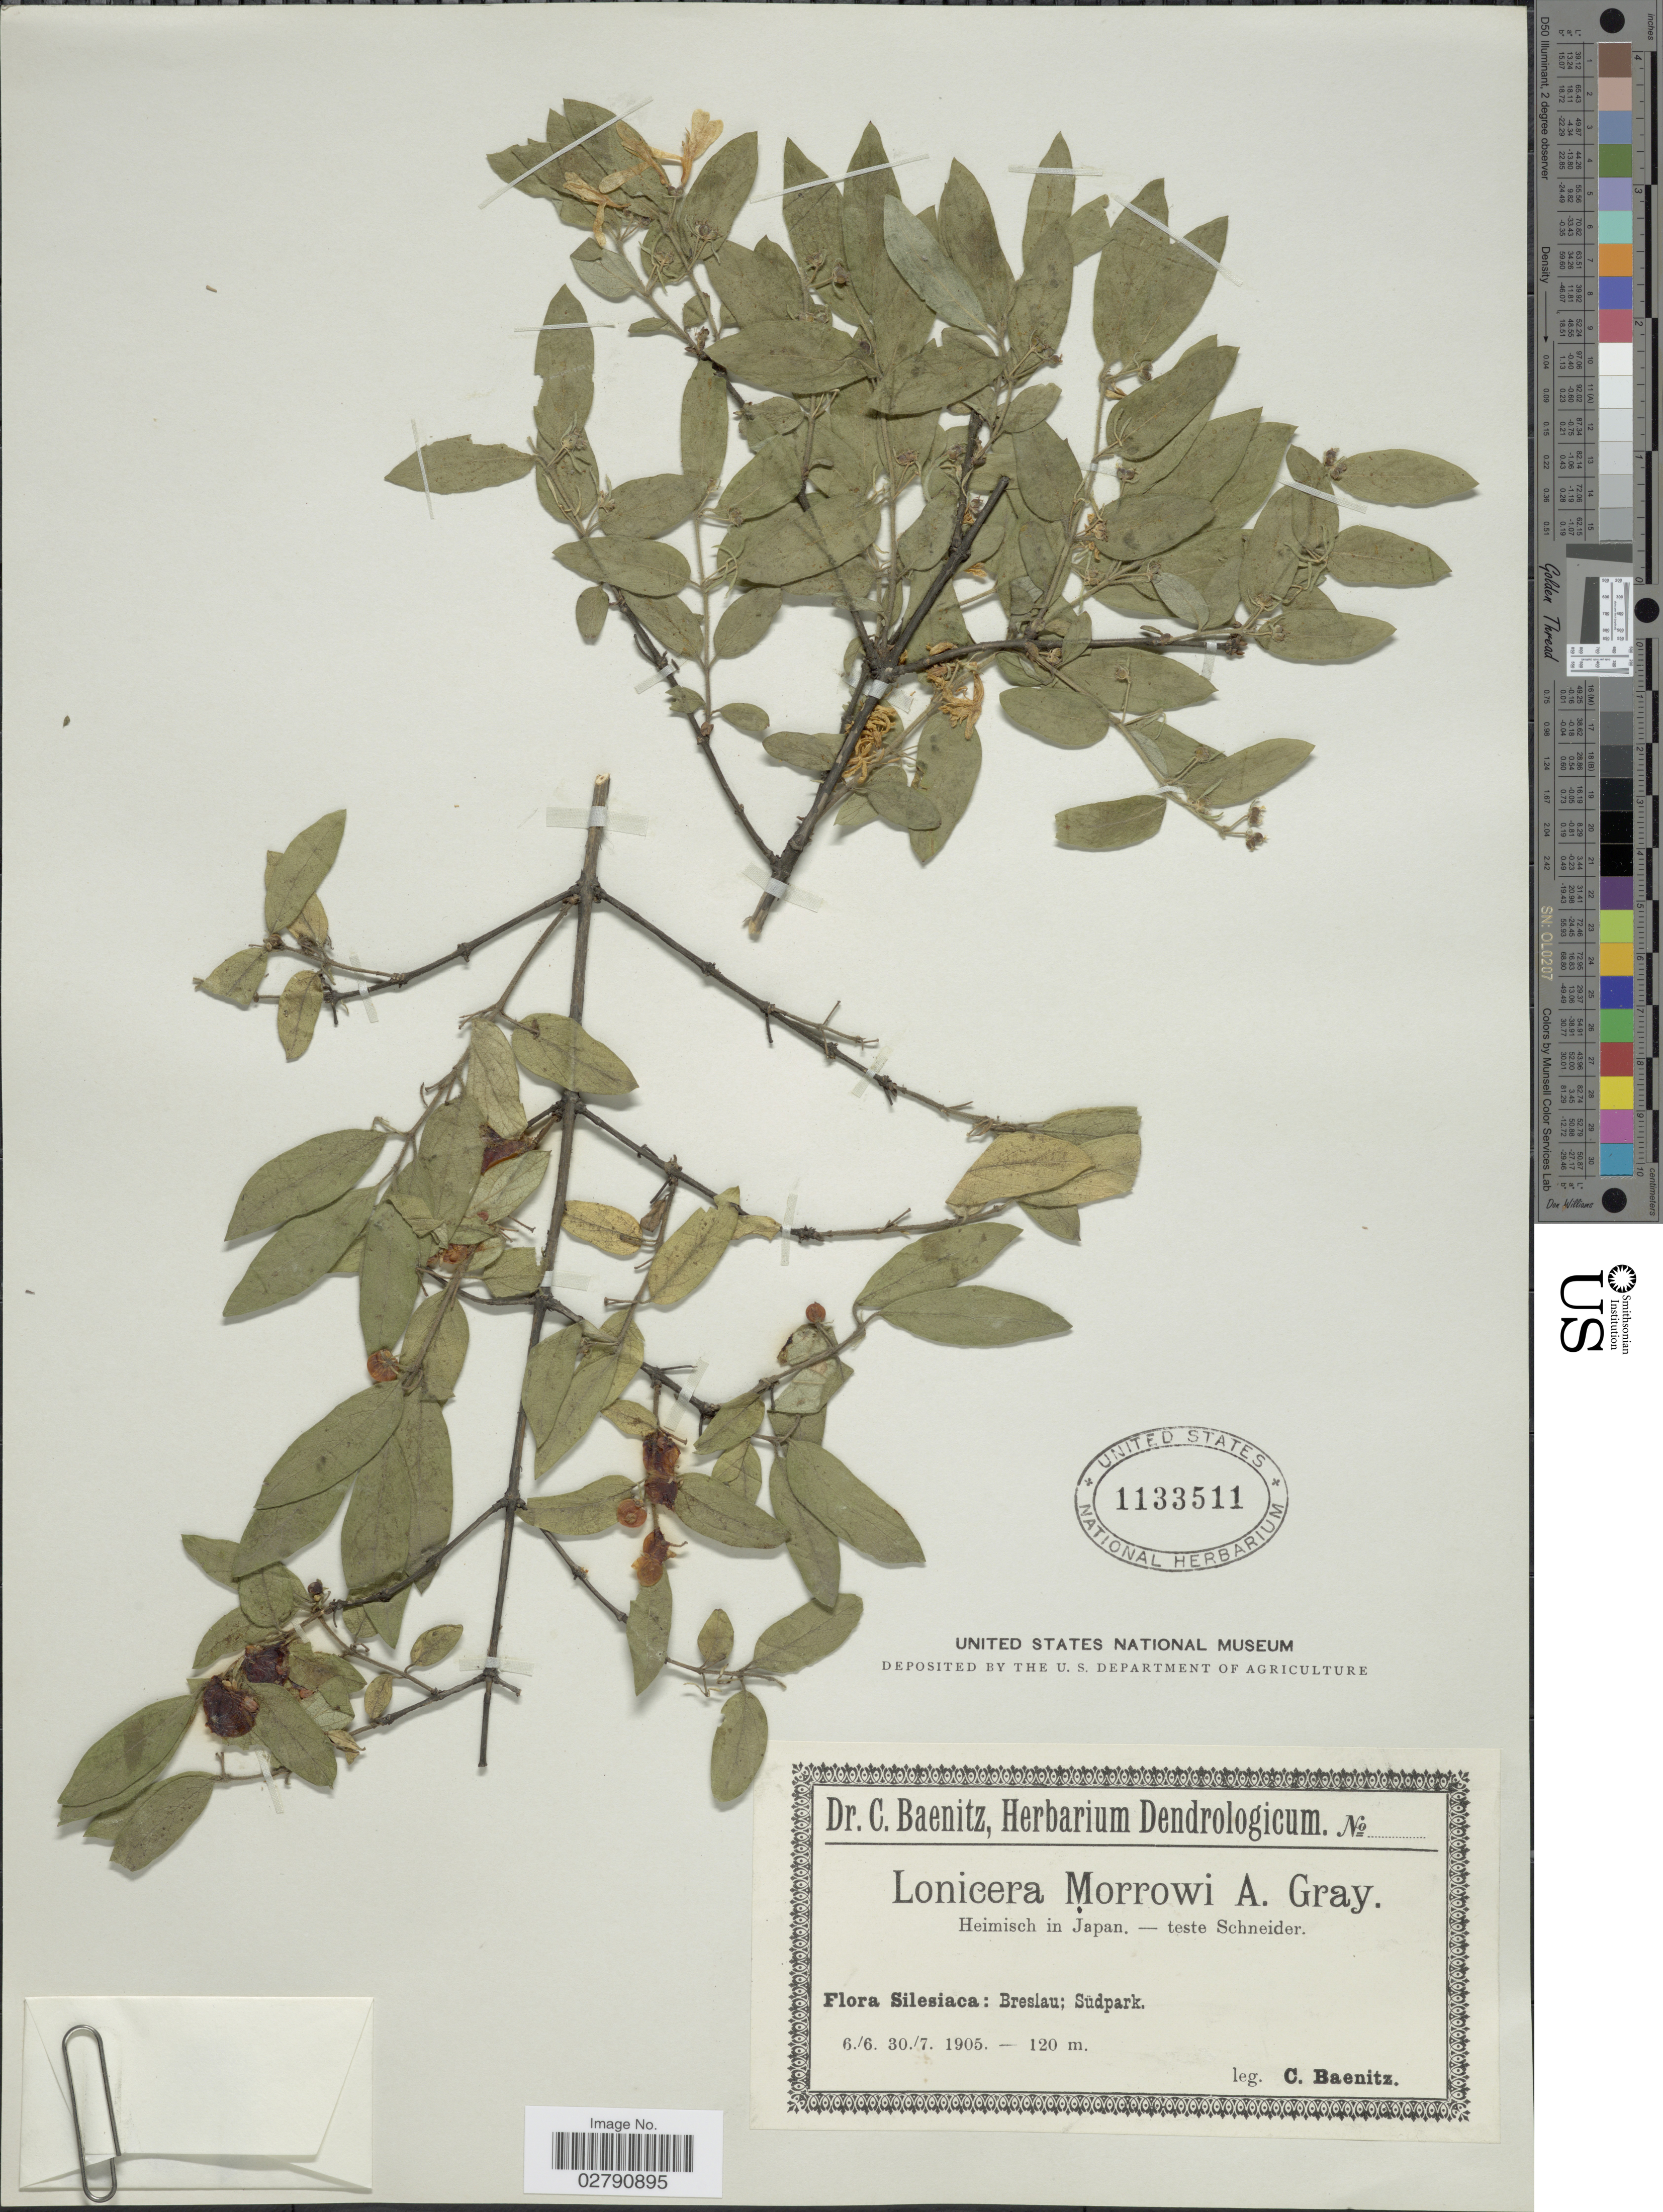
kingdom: Plantae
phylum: Tracheophyta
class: Magnoliopsida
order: Dipsacales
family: Caprifoliaceae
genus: Lonicera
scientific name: Lonicera morrowii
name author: A. Gray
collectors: C. G. Baenitz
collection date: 1905-06-06/1905-07-30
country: Poland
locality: Silesiaca: Breslau; Südpark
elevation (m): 120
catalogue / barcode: US 1133511